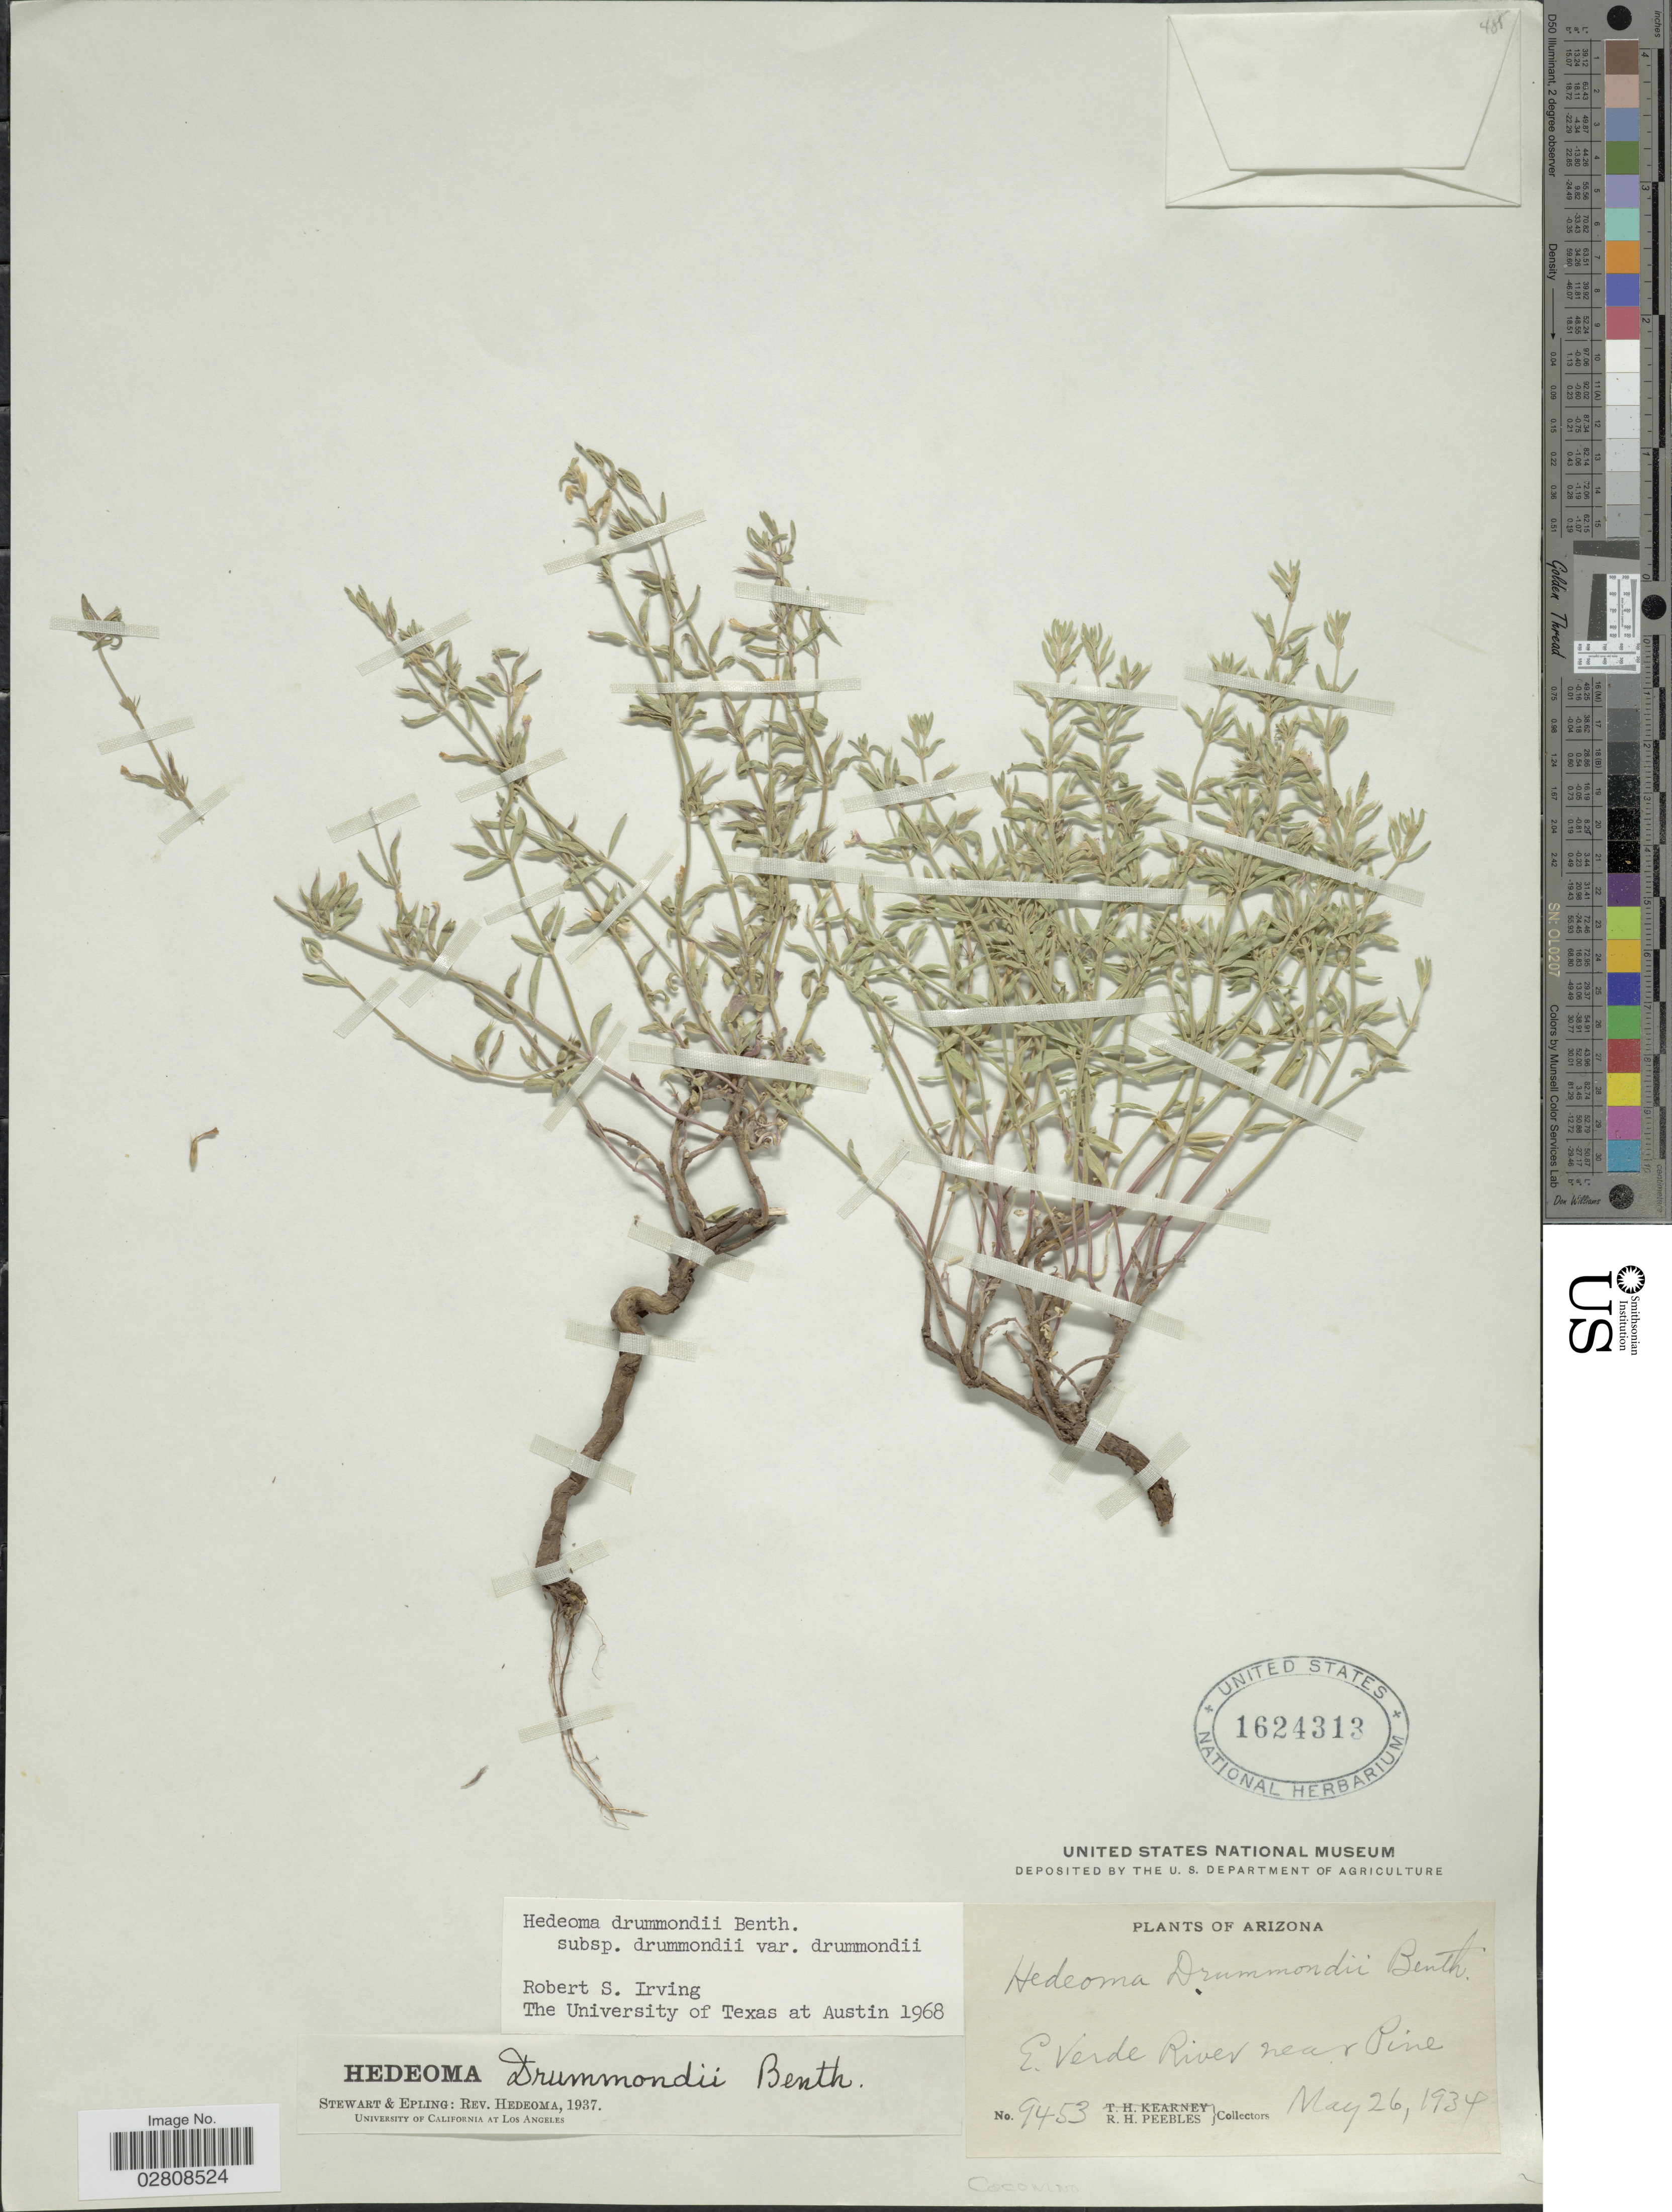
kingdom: Plantae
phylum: Tracheophyta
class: Magnoliopsida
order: Lamiales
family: Lamiaceae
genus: Hedeoma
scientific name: Hedeoma drummondii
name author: Benth.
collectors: R. H. Peebles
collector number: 9453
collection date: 1934-05-26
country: United States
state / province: Arizona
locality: E. Verde River near Pine. Coconino.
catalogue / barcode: US 1624313